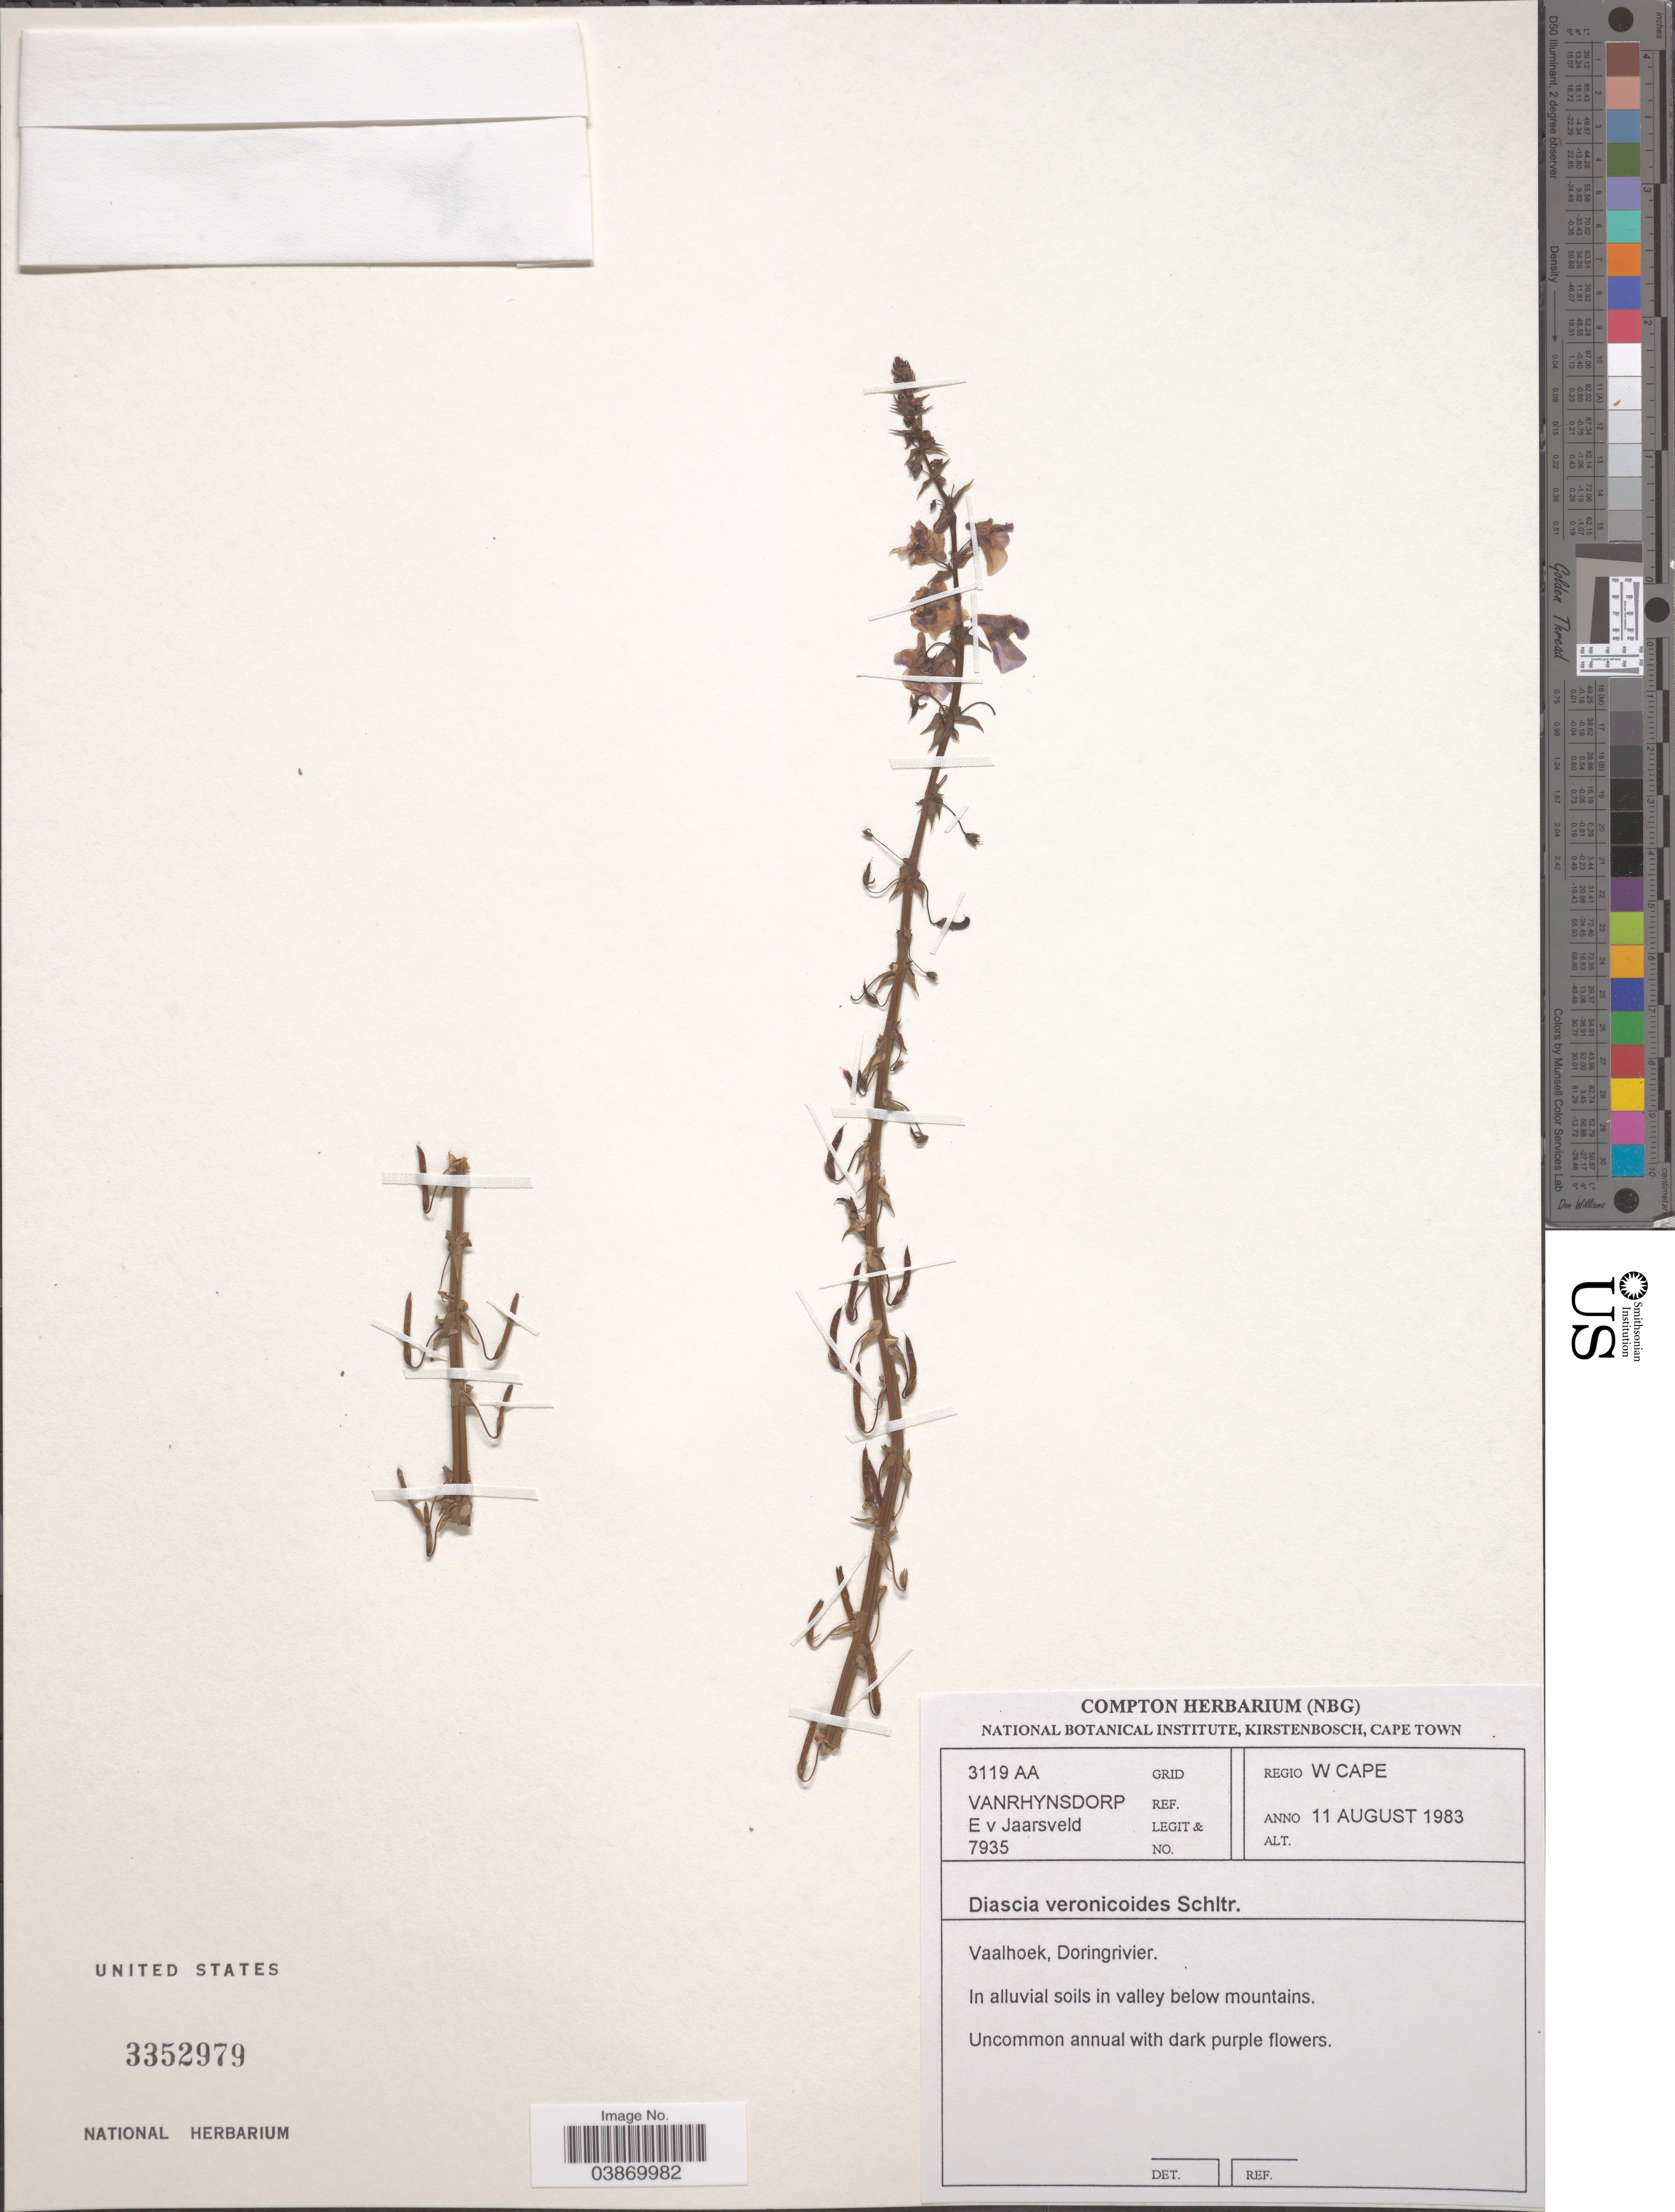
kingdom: Plantae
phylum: Tracheophyta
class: Magnoliopsida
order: Lamiales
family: Scrophulariaceae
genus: Diascia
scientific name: Diascia veronicoides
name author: Schltr.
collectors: E. van Jaarsveld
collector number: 7935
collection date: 1983-08-11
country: South Africa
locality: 3119 AA Grid Vanrhynsdorp Ref. Regio W Cape. Vaalhoek, Doringrivier.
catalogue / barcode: US 3352979